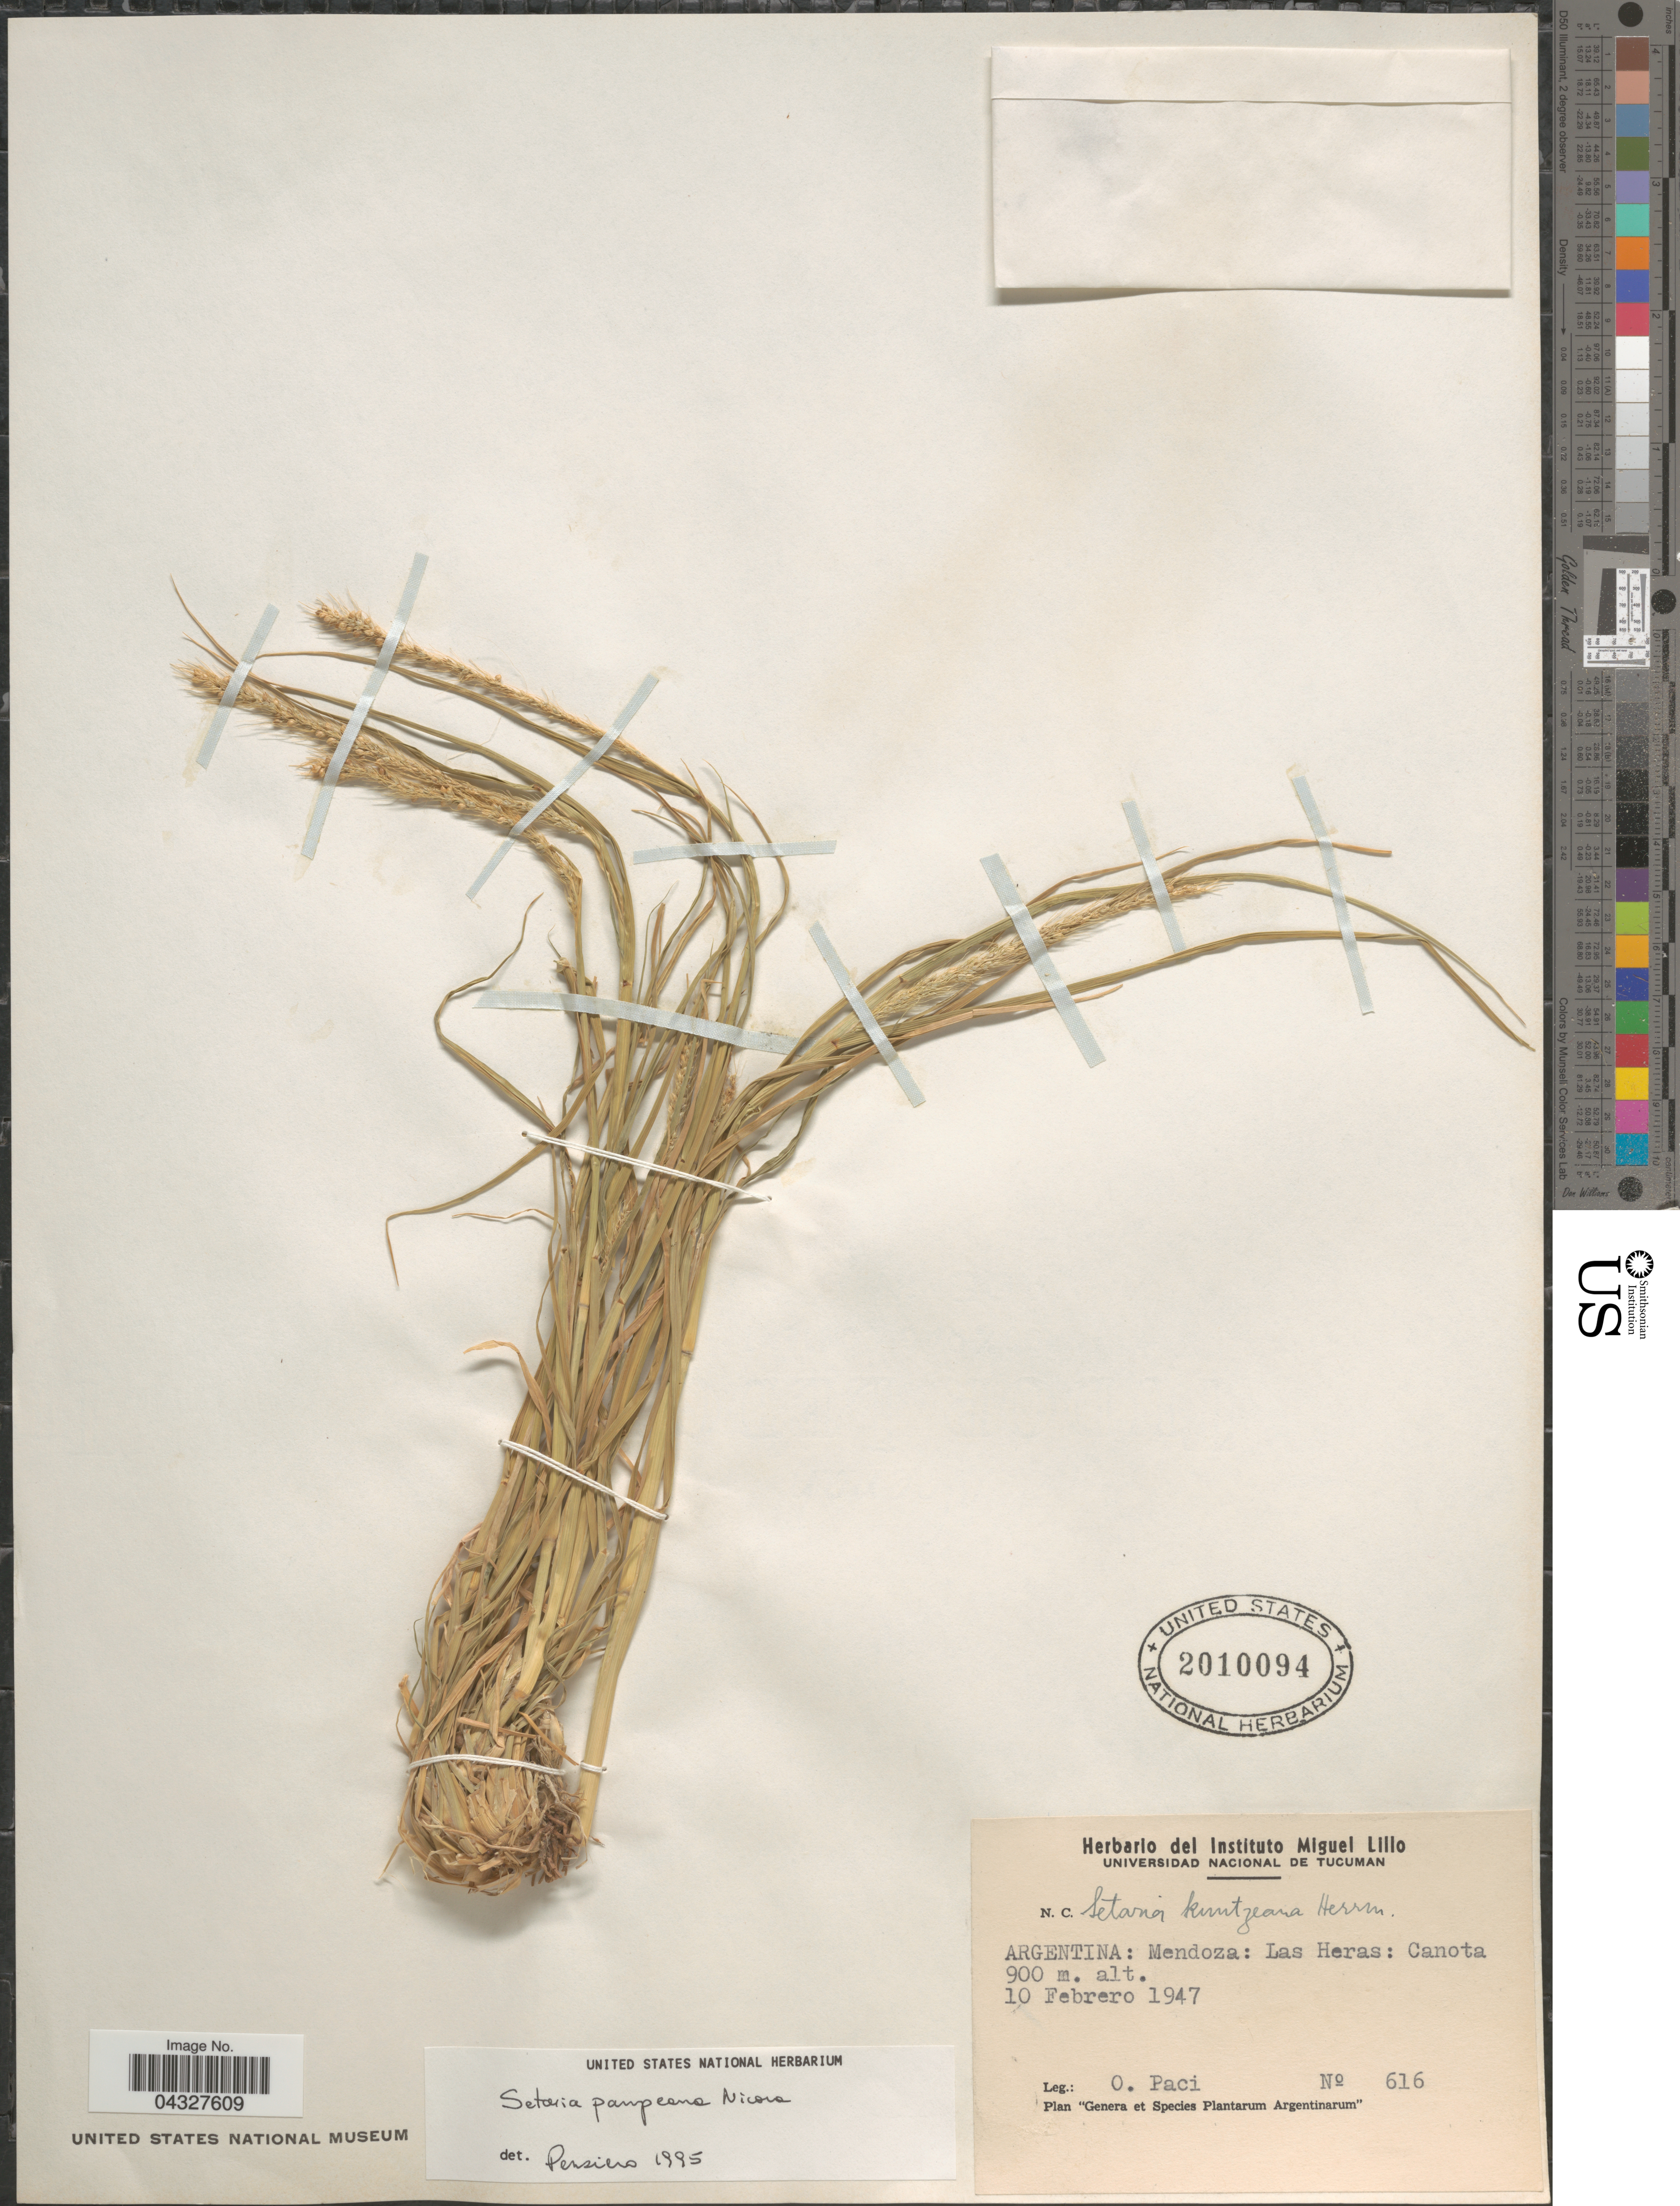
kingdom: Plantae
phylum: Tracheophyta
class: Liliopsida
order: Poales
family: Poaceae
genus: Setaria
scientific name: Setaria pampeana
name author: Parodi ex Nicora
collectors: O. Paci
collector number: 616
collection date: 1947-02-10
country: Argentina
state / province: Mendoza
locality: Las Heras: Canota.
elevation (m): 900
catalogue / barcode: US 2010094